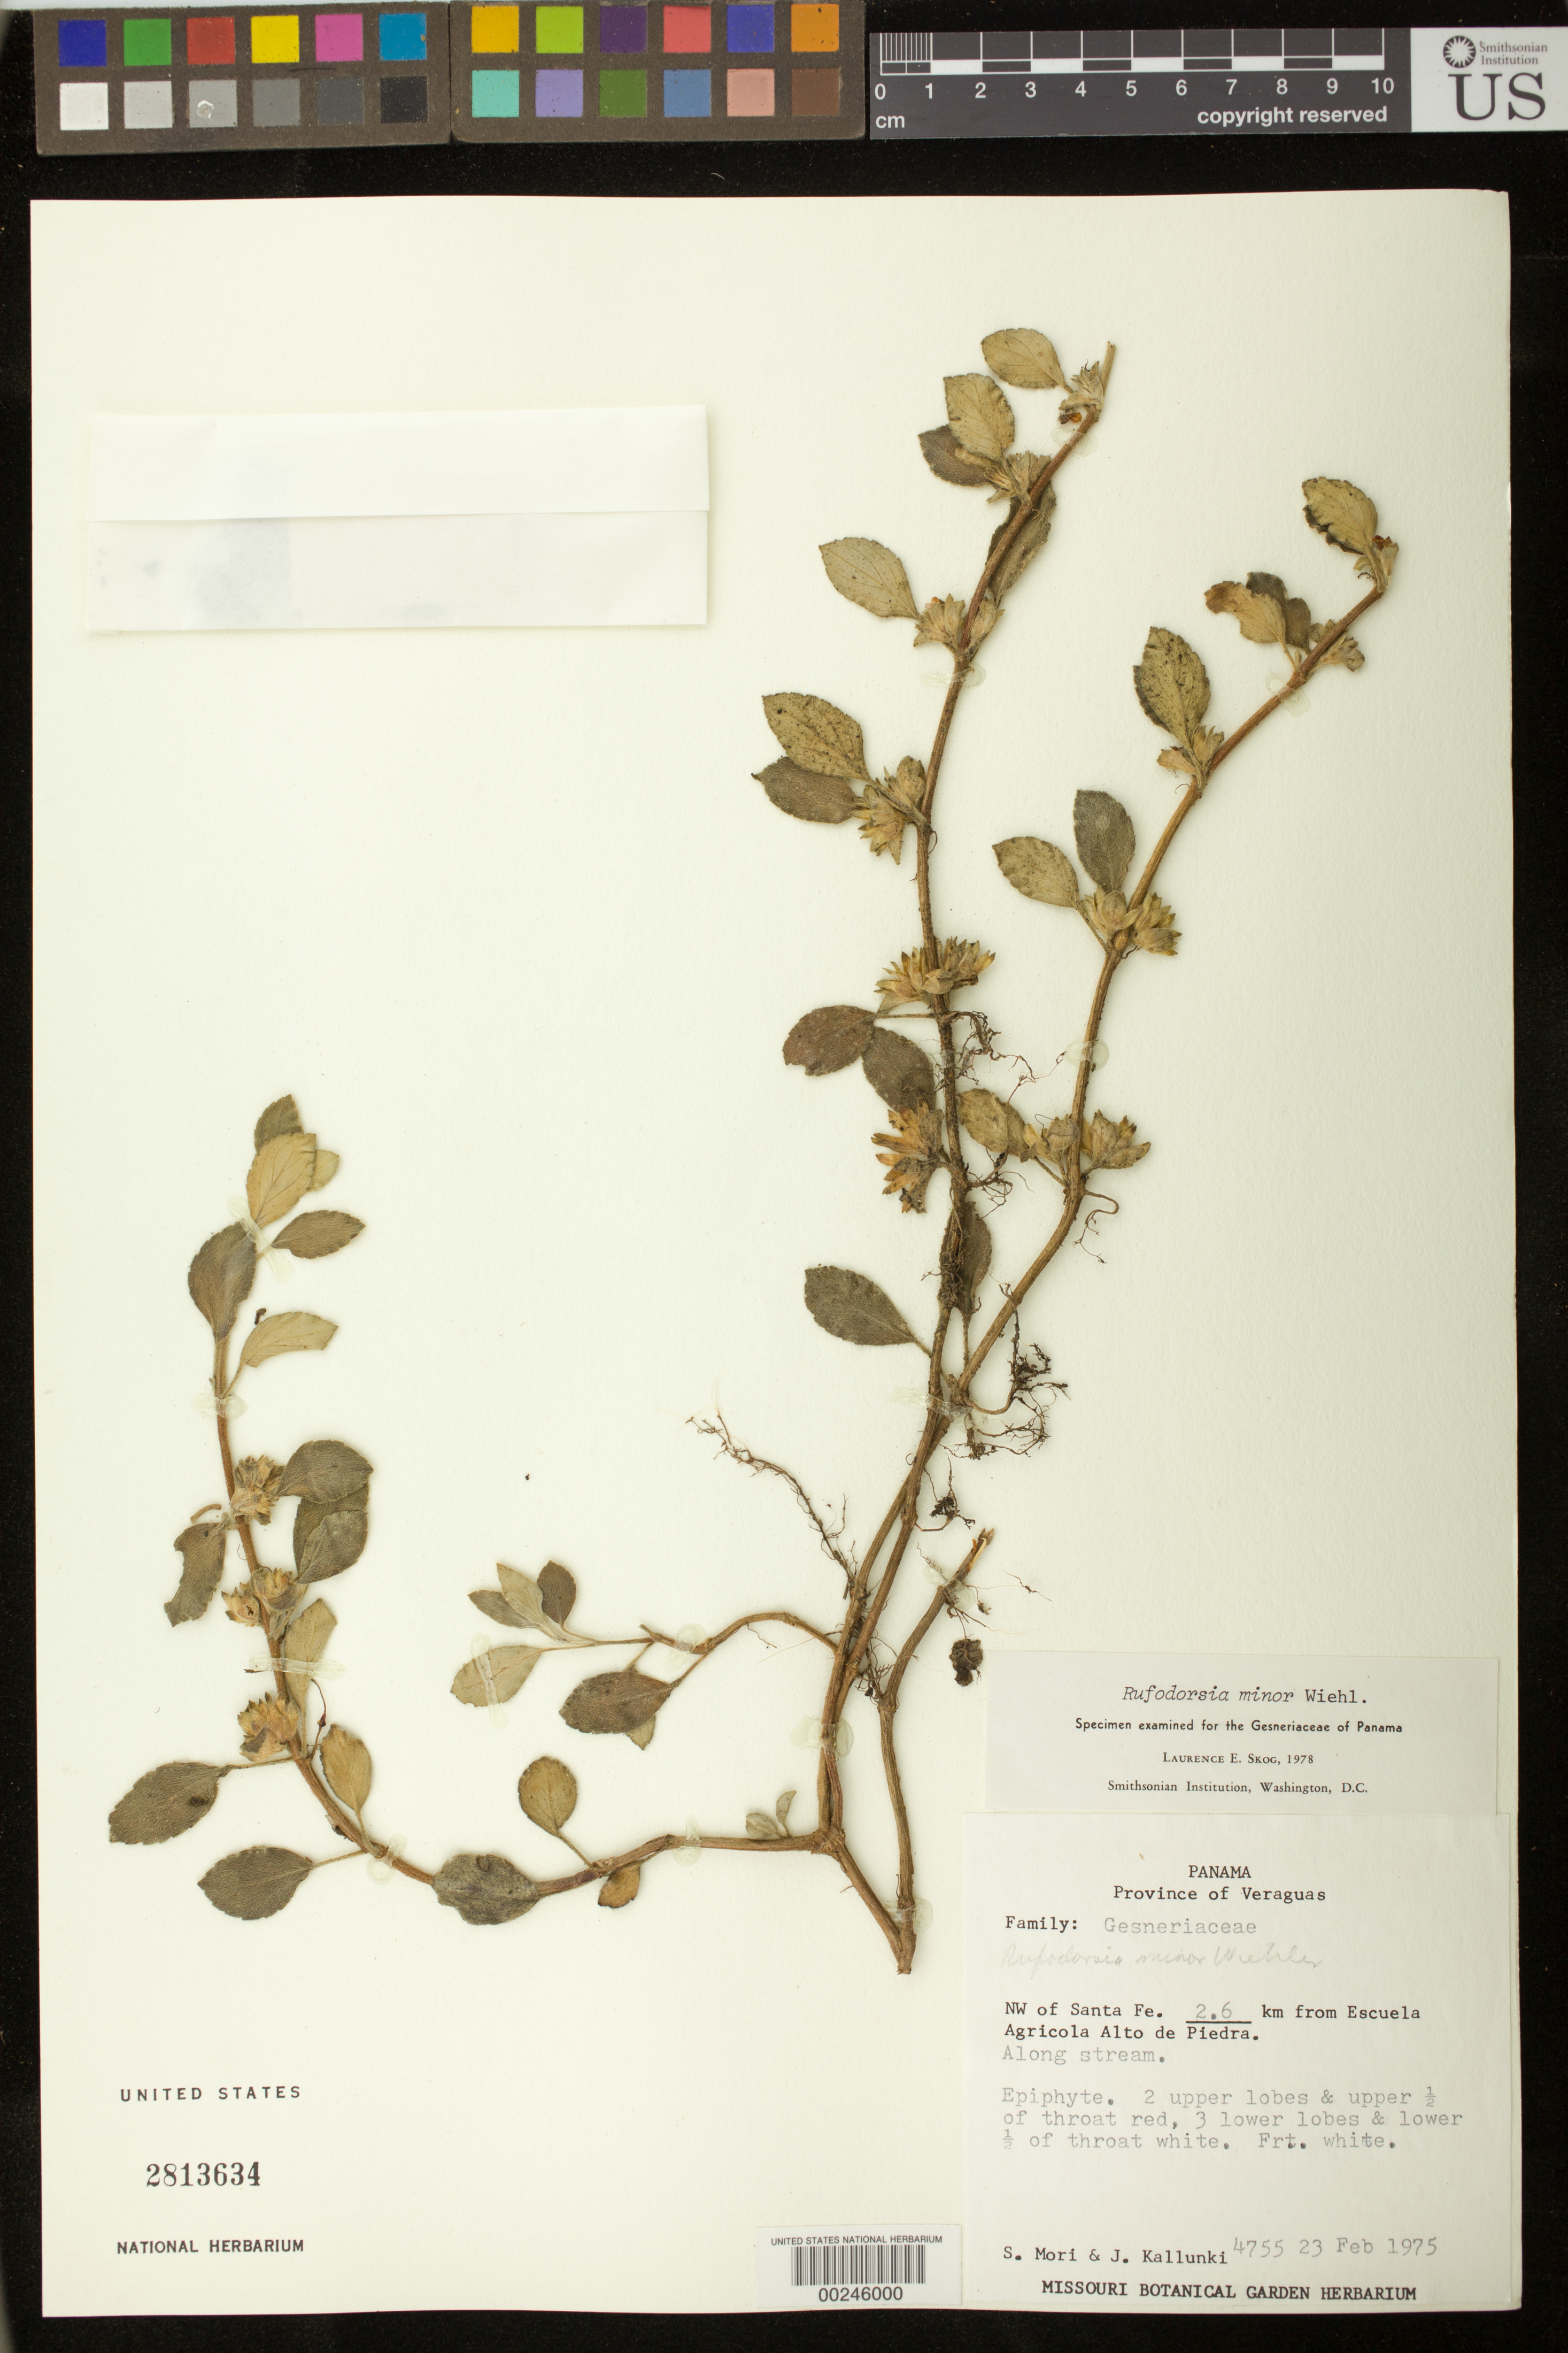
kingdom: Plantae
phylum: Tracheophyta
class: Magnoliopsida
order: Lamiales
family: Gesneriaceae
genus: Rufodorsia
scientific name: Rufodorsia minor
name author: Wiehler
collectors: S. Mori & J. Kallunki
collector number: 4755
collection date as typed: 23 Feb 1975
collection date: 1975-02-23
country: Panama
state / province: Veraguas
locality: NW of Santa Fe, 2.6 km from Escuela Agricola Alto de Piedra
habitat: Along stream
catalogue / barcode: US 2813634